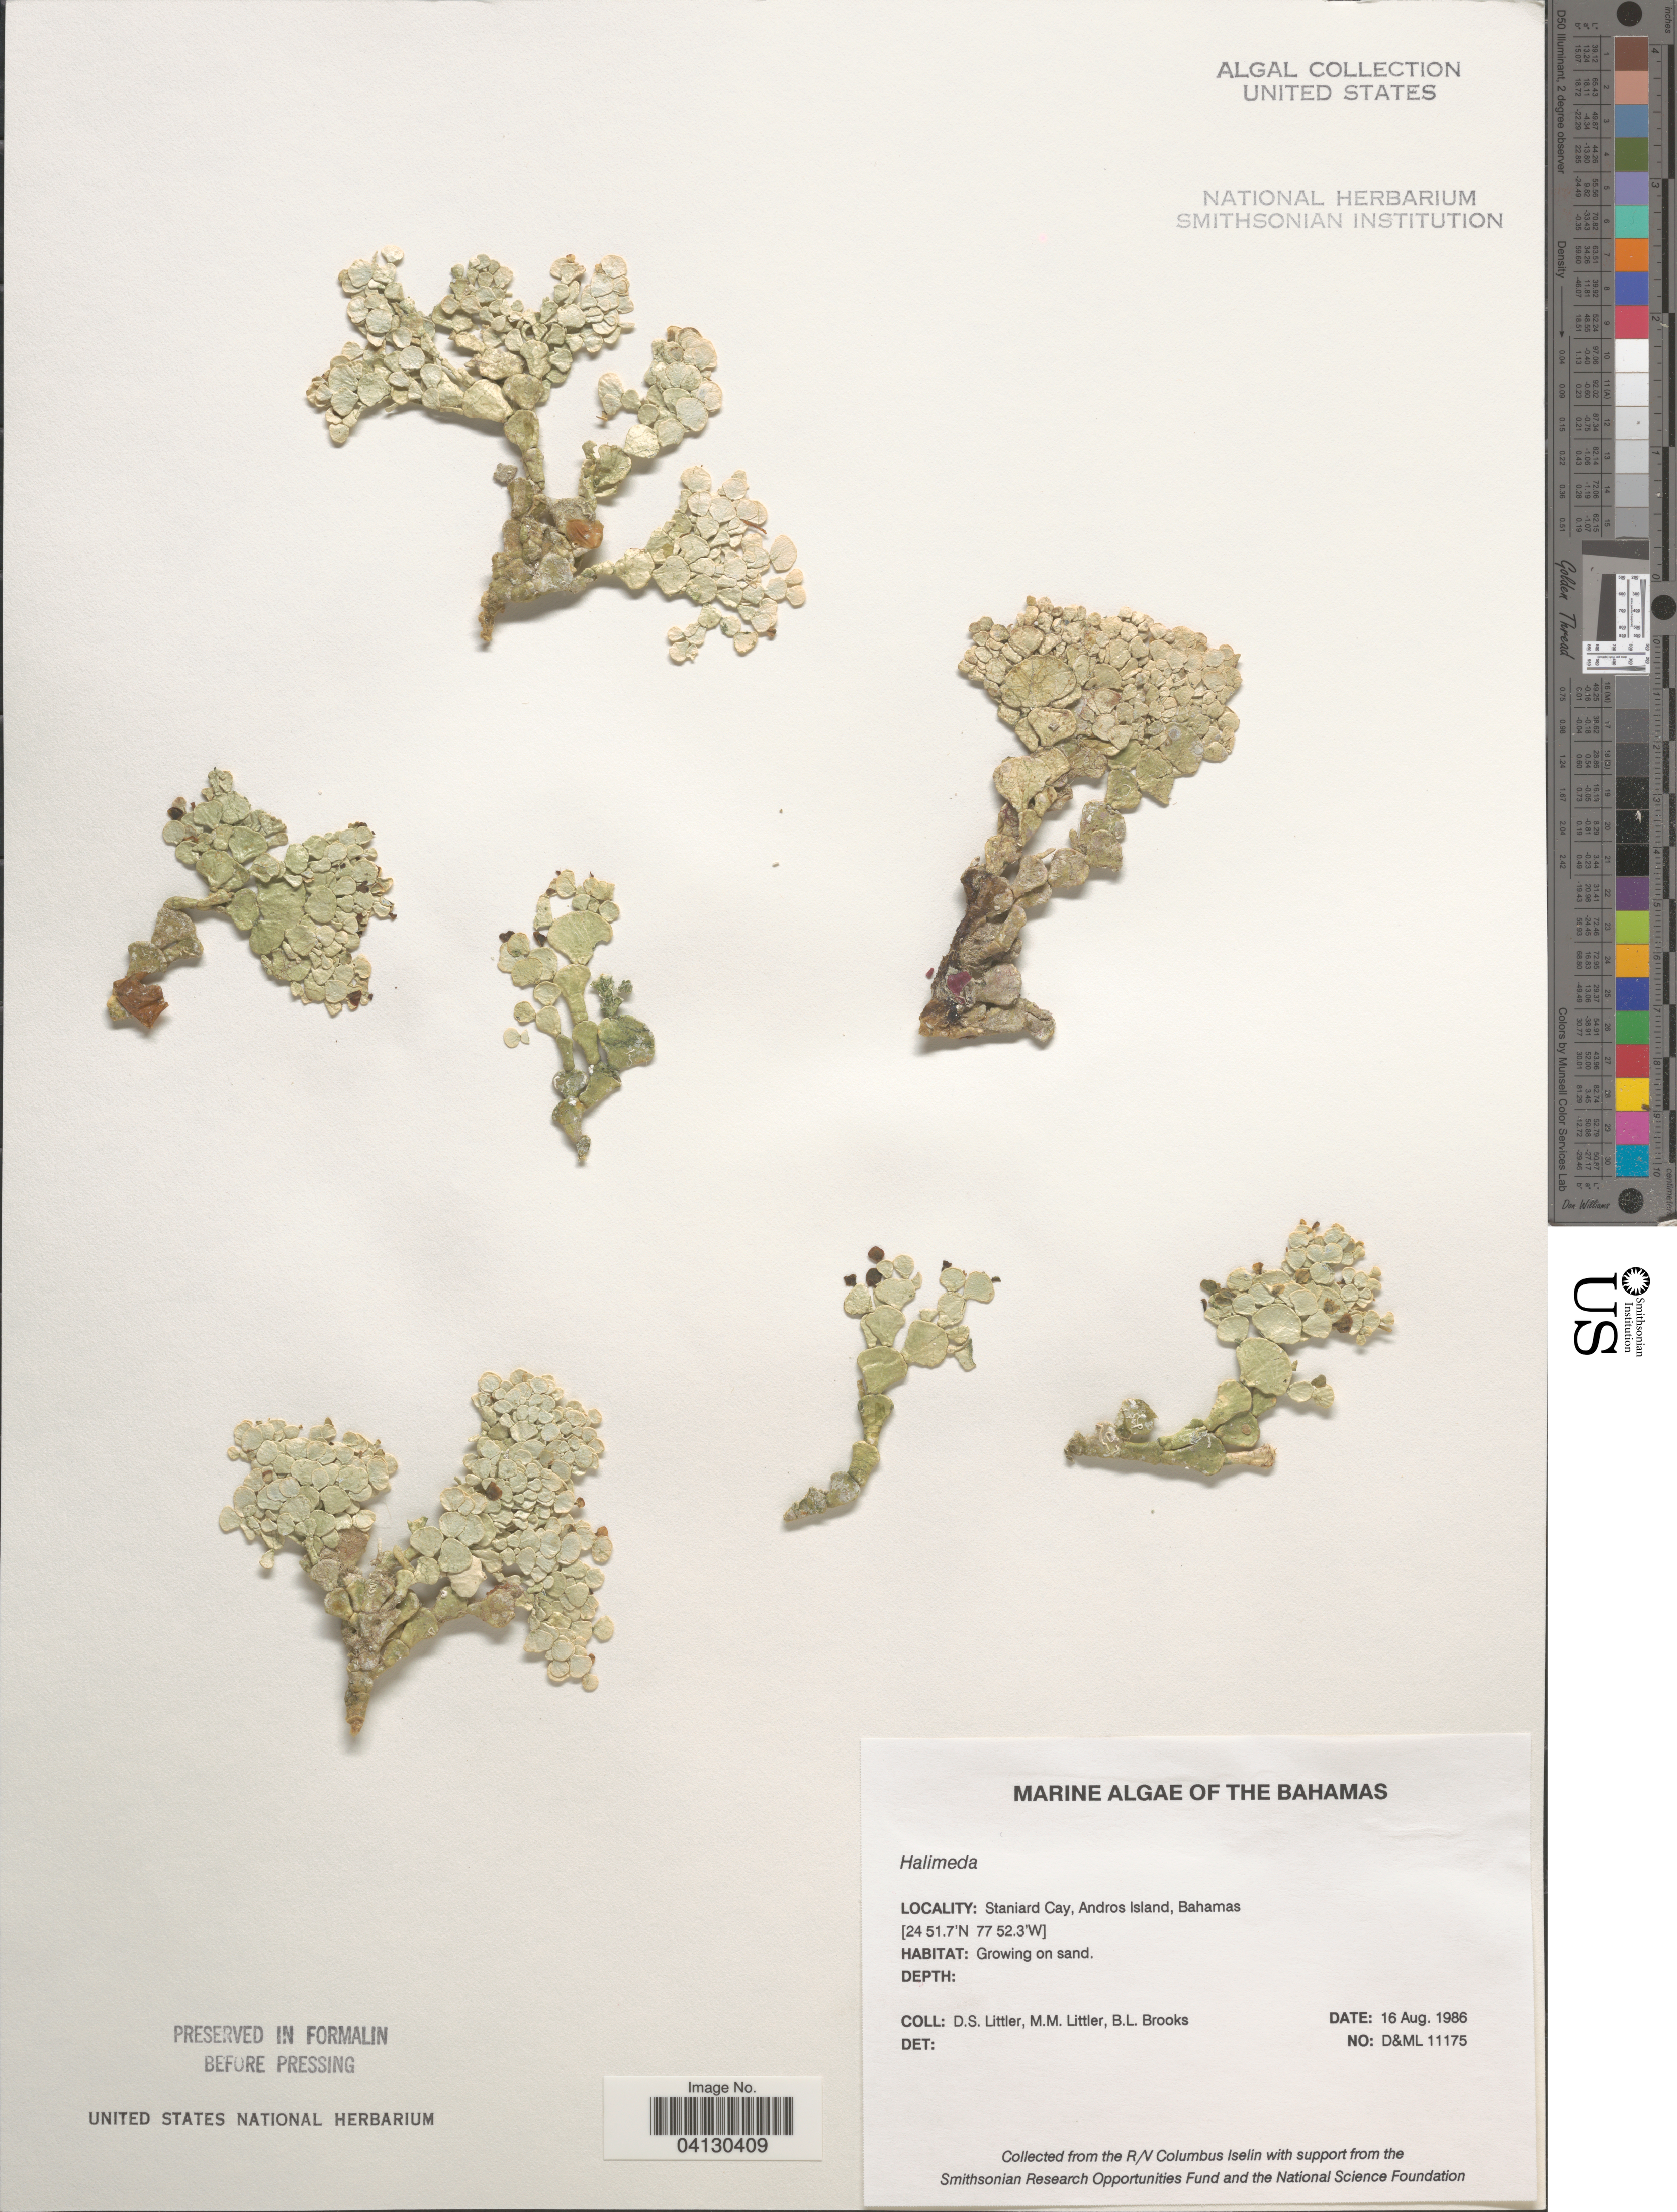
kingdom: Plantae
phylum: Chlorophyta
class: Ulvophyceae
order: Bryopsidales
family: Halimedaceae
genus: Halimeda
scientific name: Halimeda sp.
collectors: D. S. Littler & B. Brooks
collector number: D&ML11175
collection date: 1986-08-16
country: Bahamas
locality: Staniard Cay, Andros Island.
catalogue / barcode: US 328985